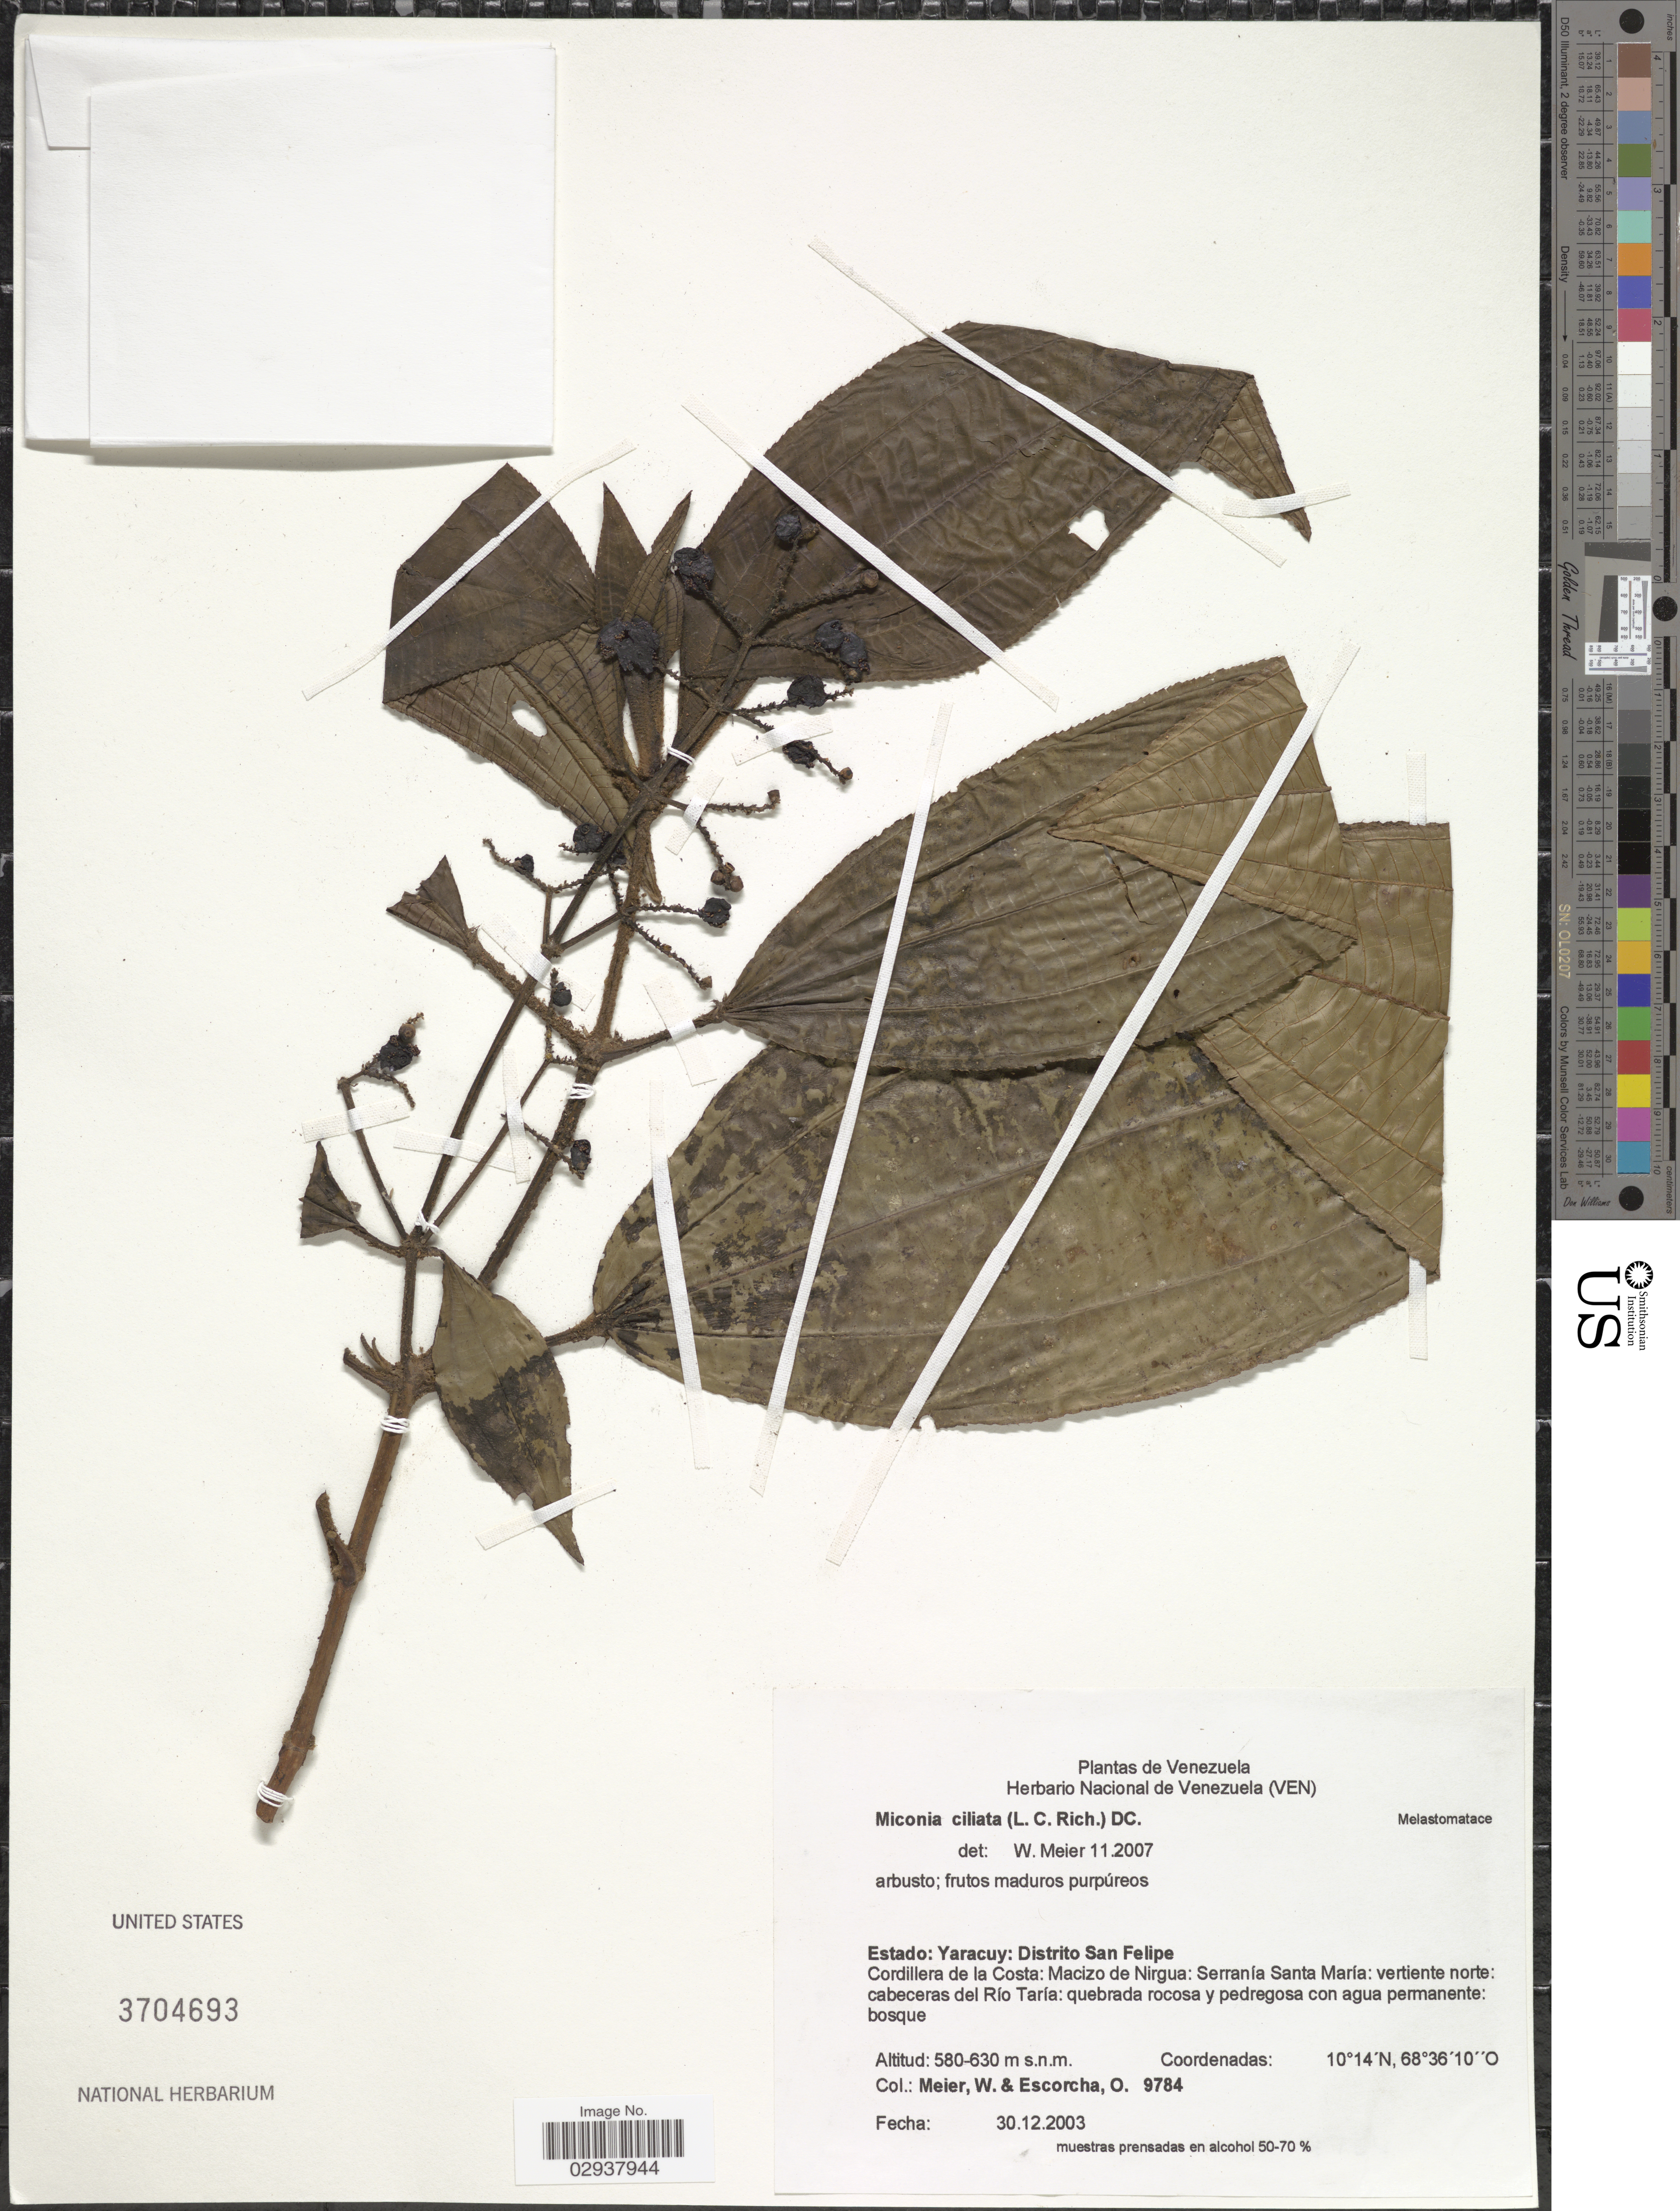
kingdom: Plantae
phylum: Tracheophyta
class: Magnoliopsida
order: Myrtales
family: Melastomataceae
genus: Miconia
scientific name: Miconia ciliata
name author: (Rich.) DC.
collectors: W. Meier & O. Escorcha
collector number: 9784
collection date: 2003-12-30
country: Venezuela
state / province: Yaracuy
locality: Estado: Yaracuy: Distrito San Felipe. Cordillera de la Costa: Macizo de Nirgua: Serranía Santa María: vertiente norte: cabeceras del Rio Taría: quebrada rocosa y pedregosa con agua permanente: bosque.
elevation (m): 580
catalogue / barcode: US 3704693